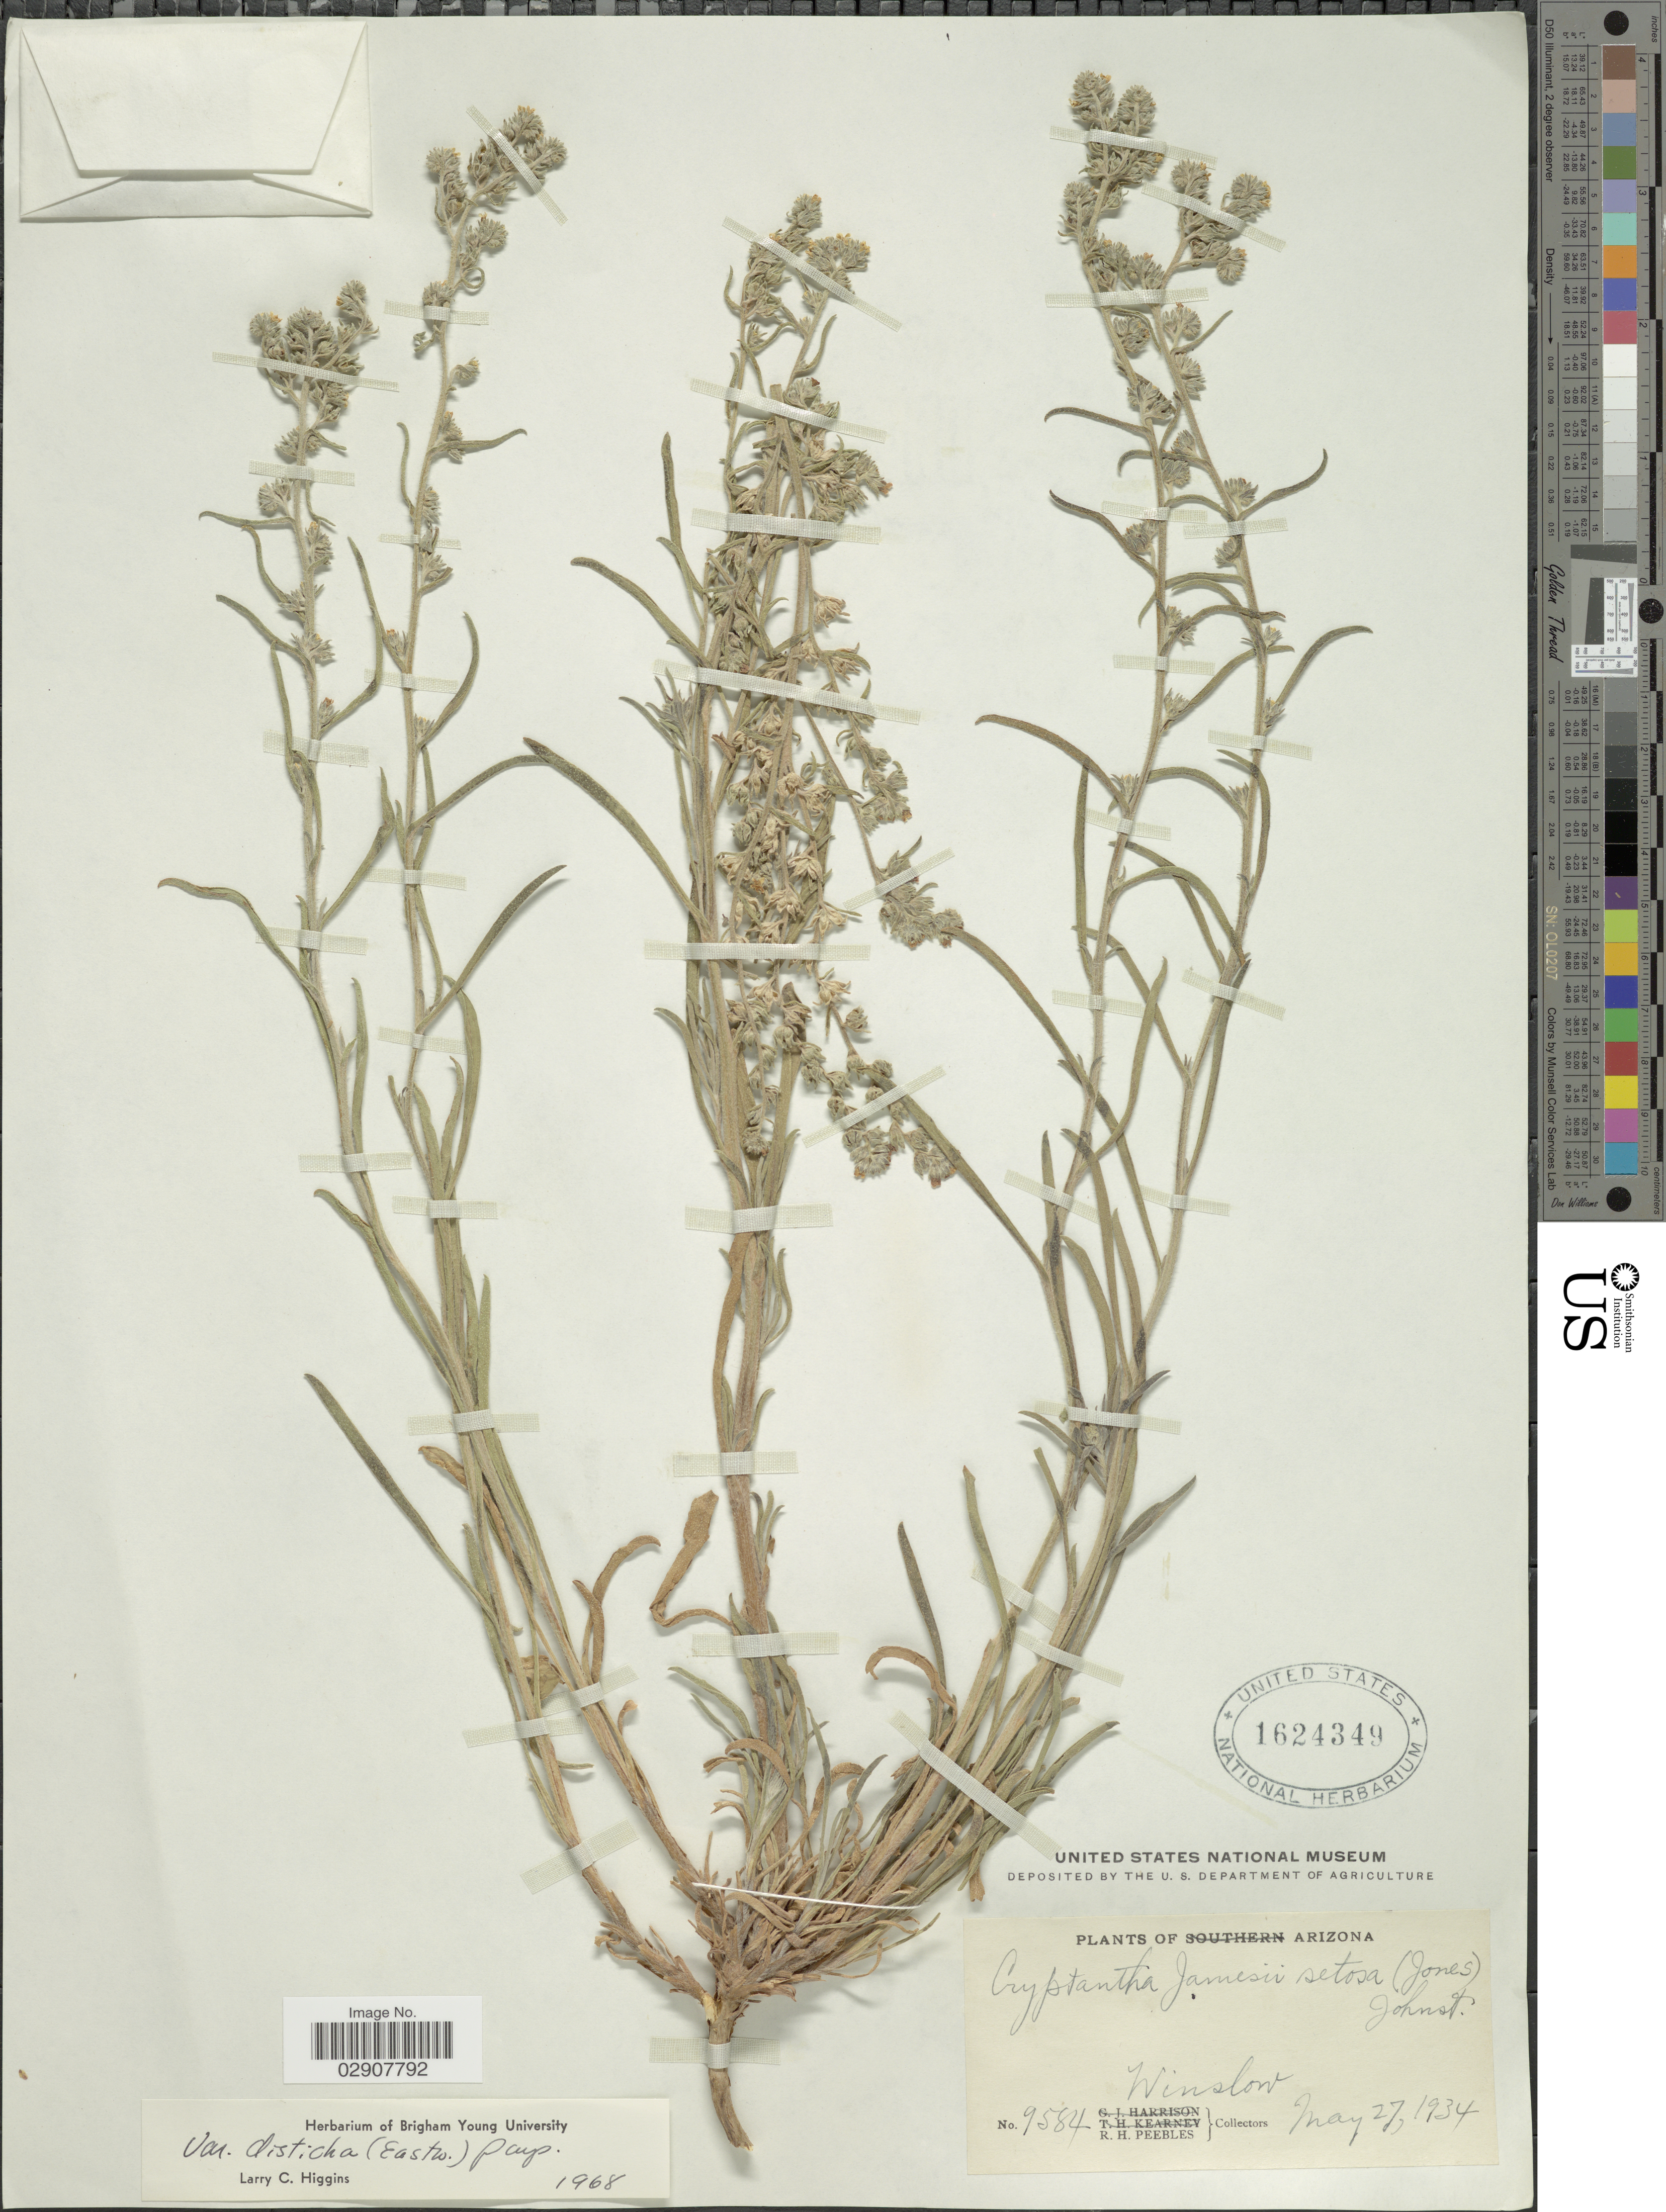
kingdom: Plantae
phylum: Tracheophyta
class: Magnoliopsida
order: Boraginales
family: Boraginaceae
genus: Cryptantha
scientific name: Cryptantha jamesii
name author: (Torr.) Payson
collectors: R. H. Peebles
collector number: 9584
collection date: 1934-05-27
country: United States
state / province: Arizona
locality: Winslow. Arizona.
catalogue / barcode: US 1624349